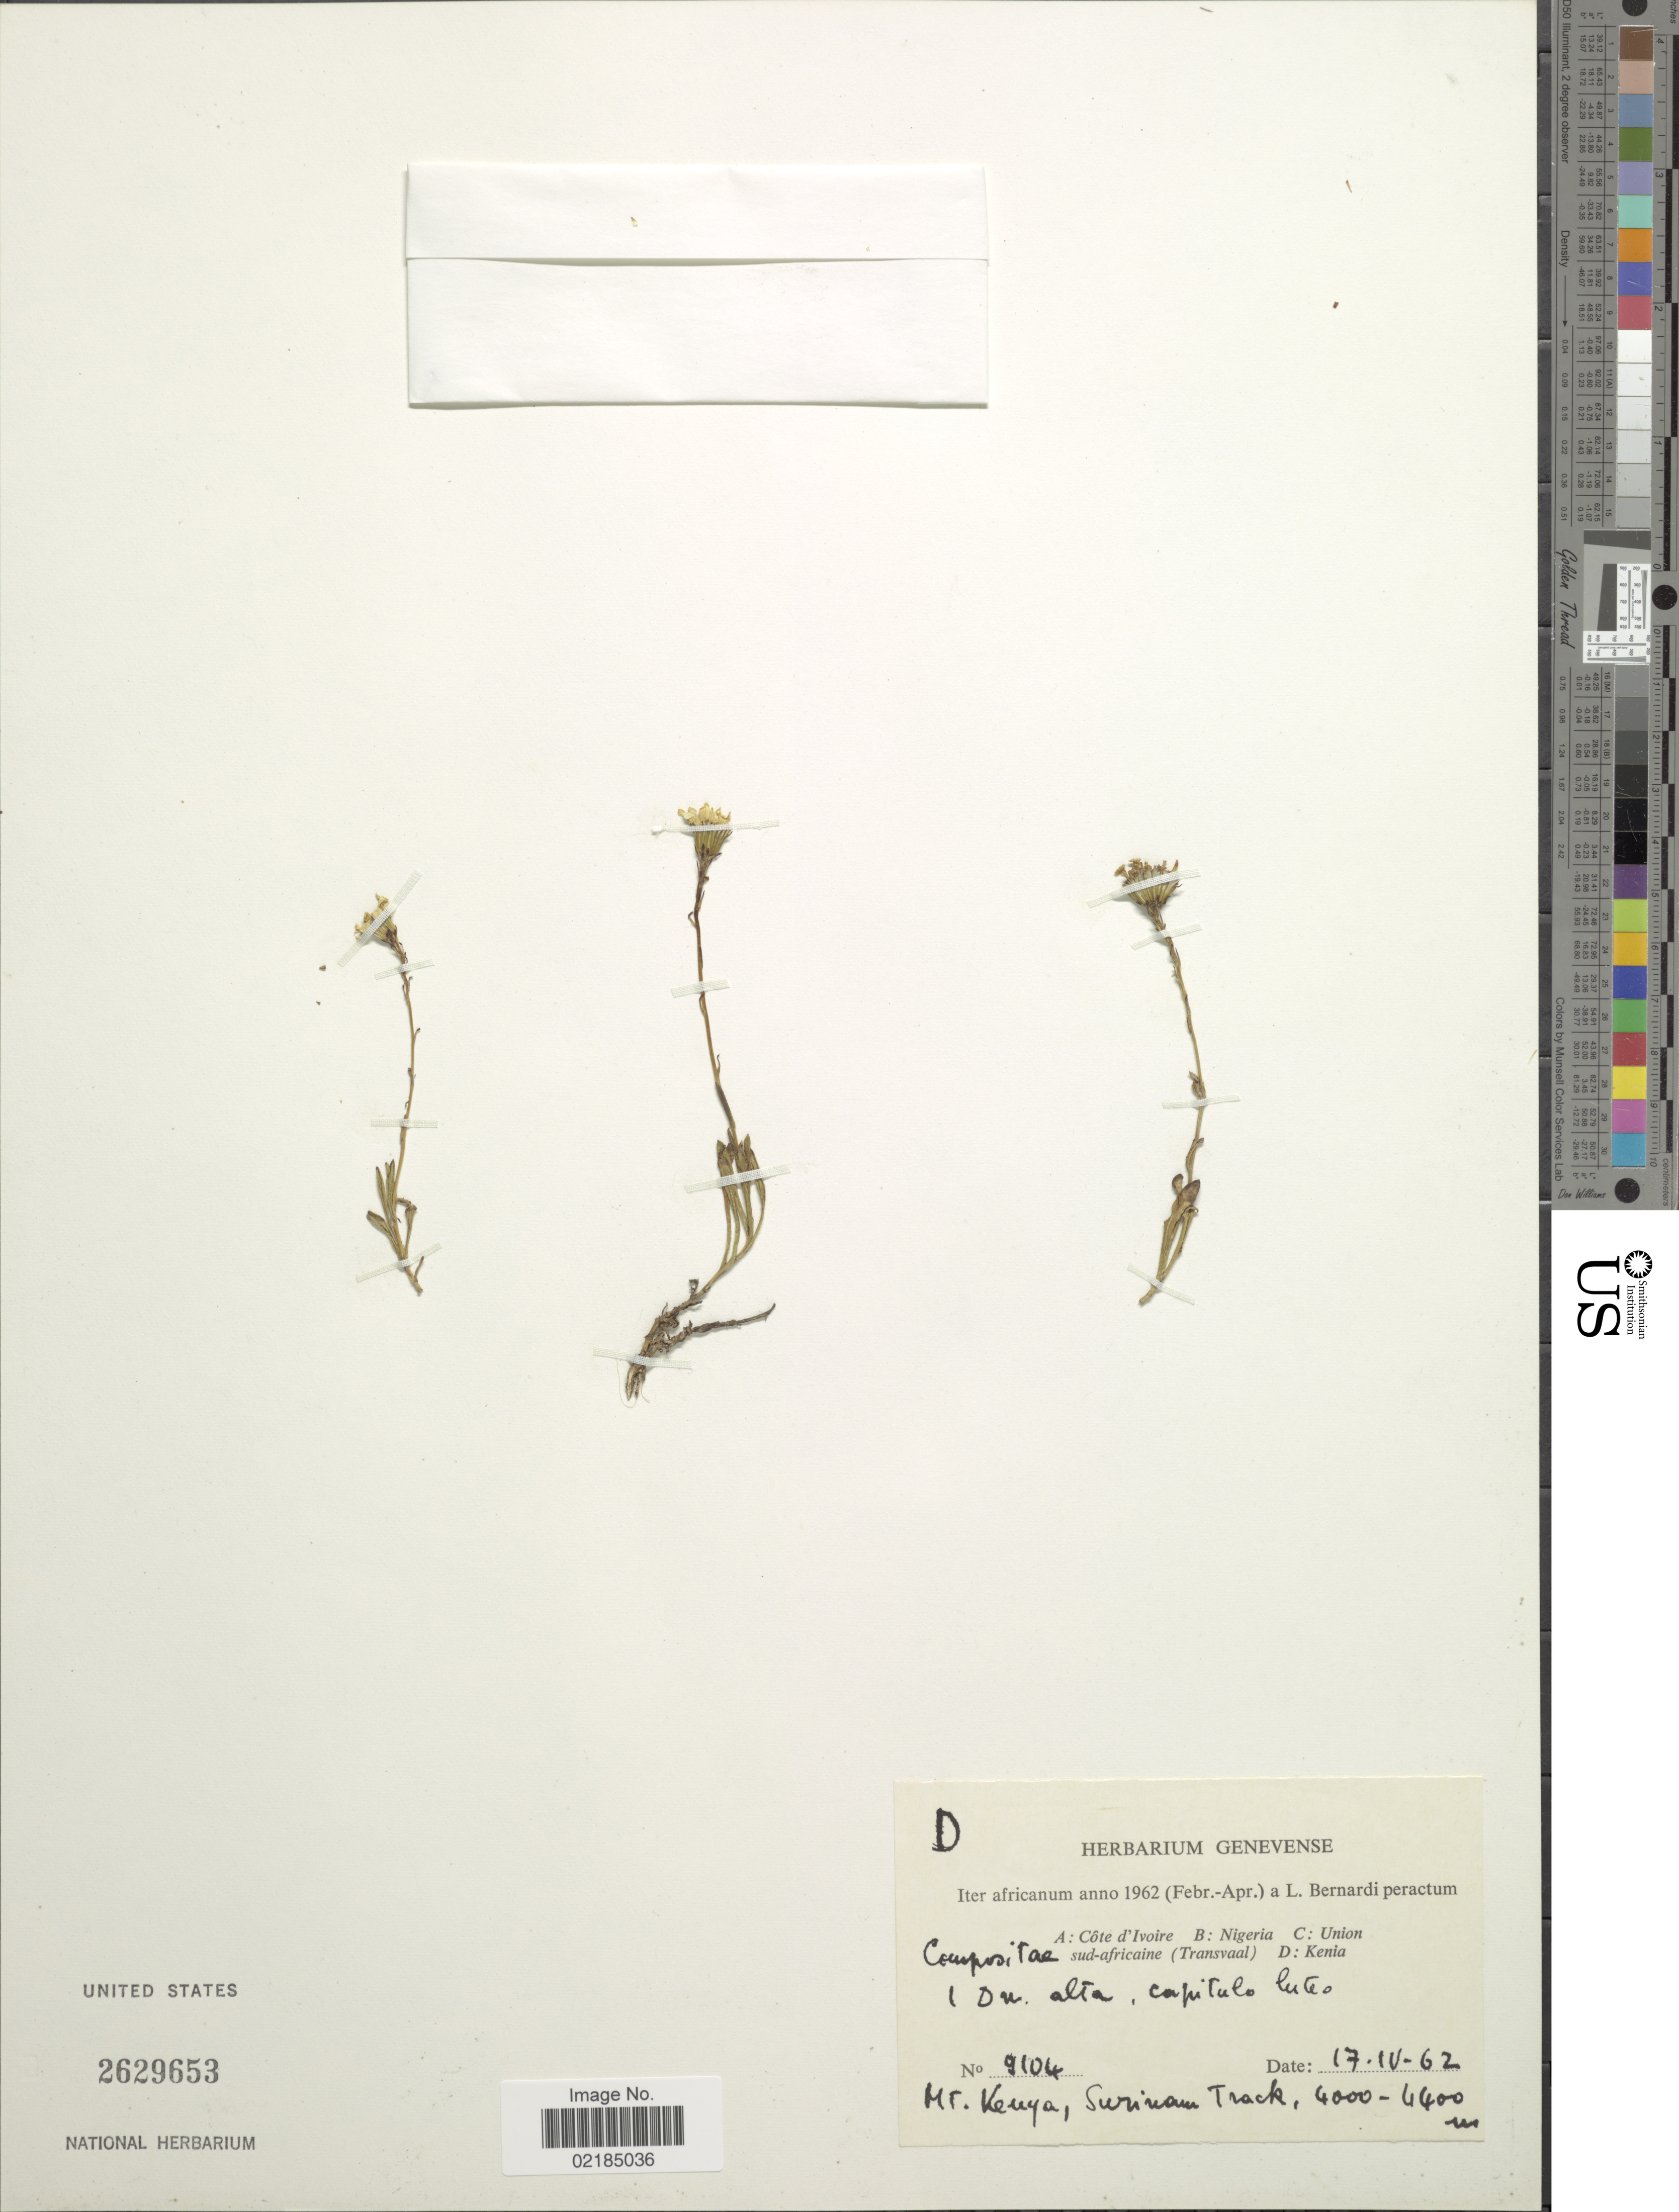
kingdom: Plantae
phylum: Tracheophyta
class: Magnoliopsida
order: Asterales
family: Asteraceae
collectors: L. Bernardi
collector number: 9104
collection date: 1962-04-17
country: Kenya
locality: Mt. Kenya, Surinam Track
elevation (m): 4000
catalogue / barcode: US 2629653